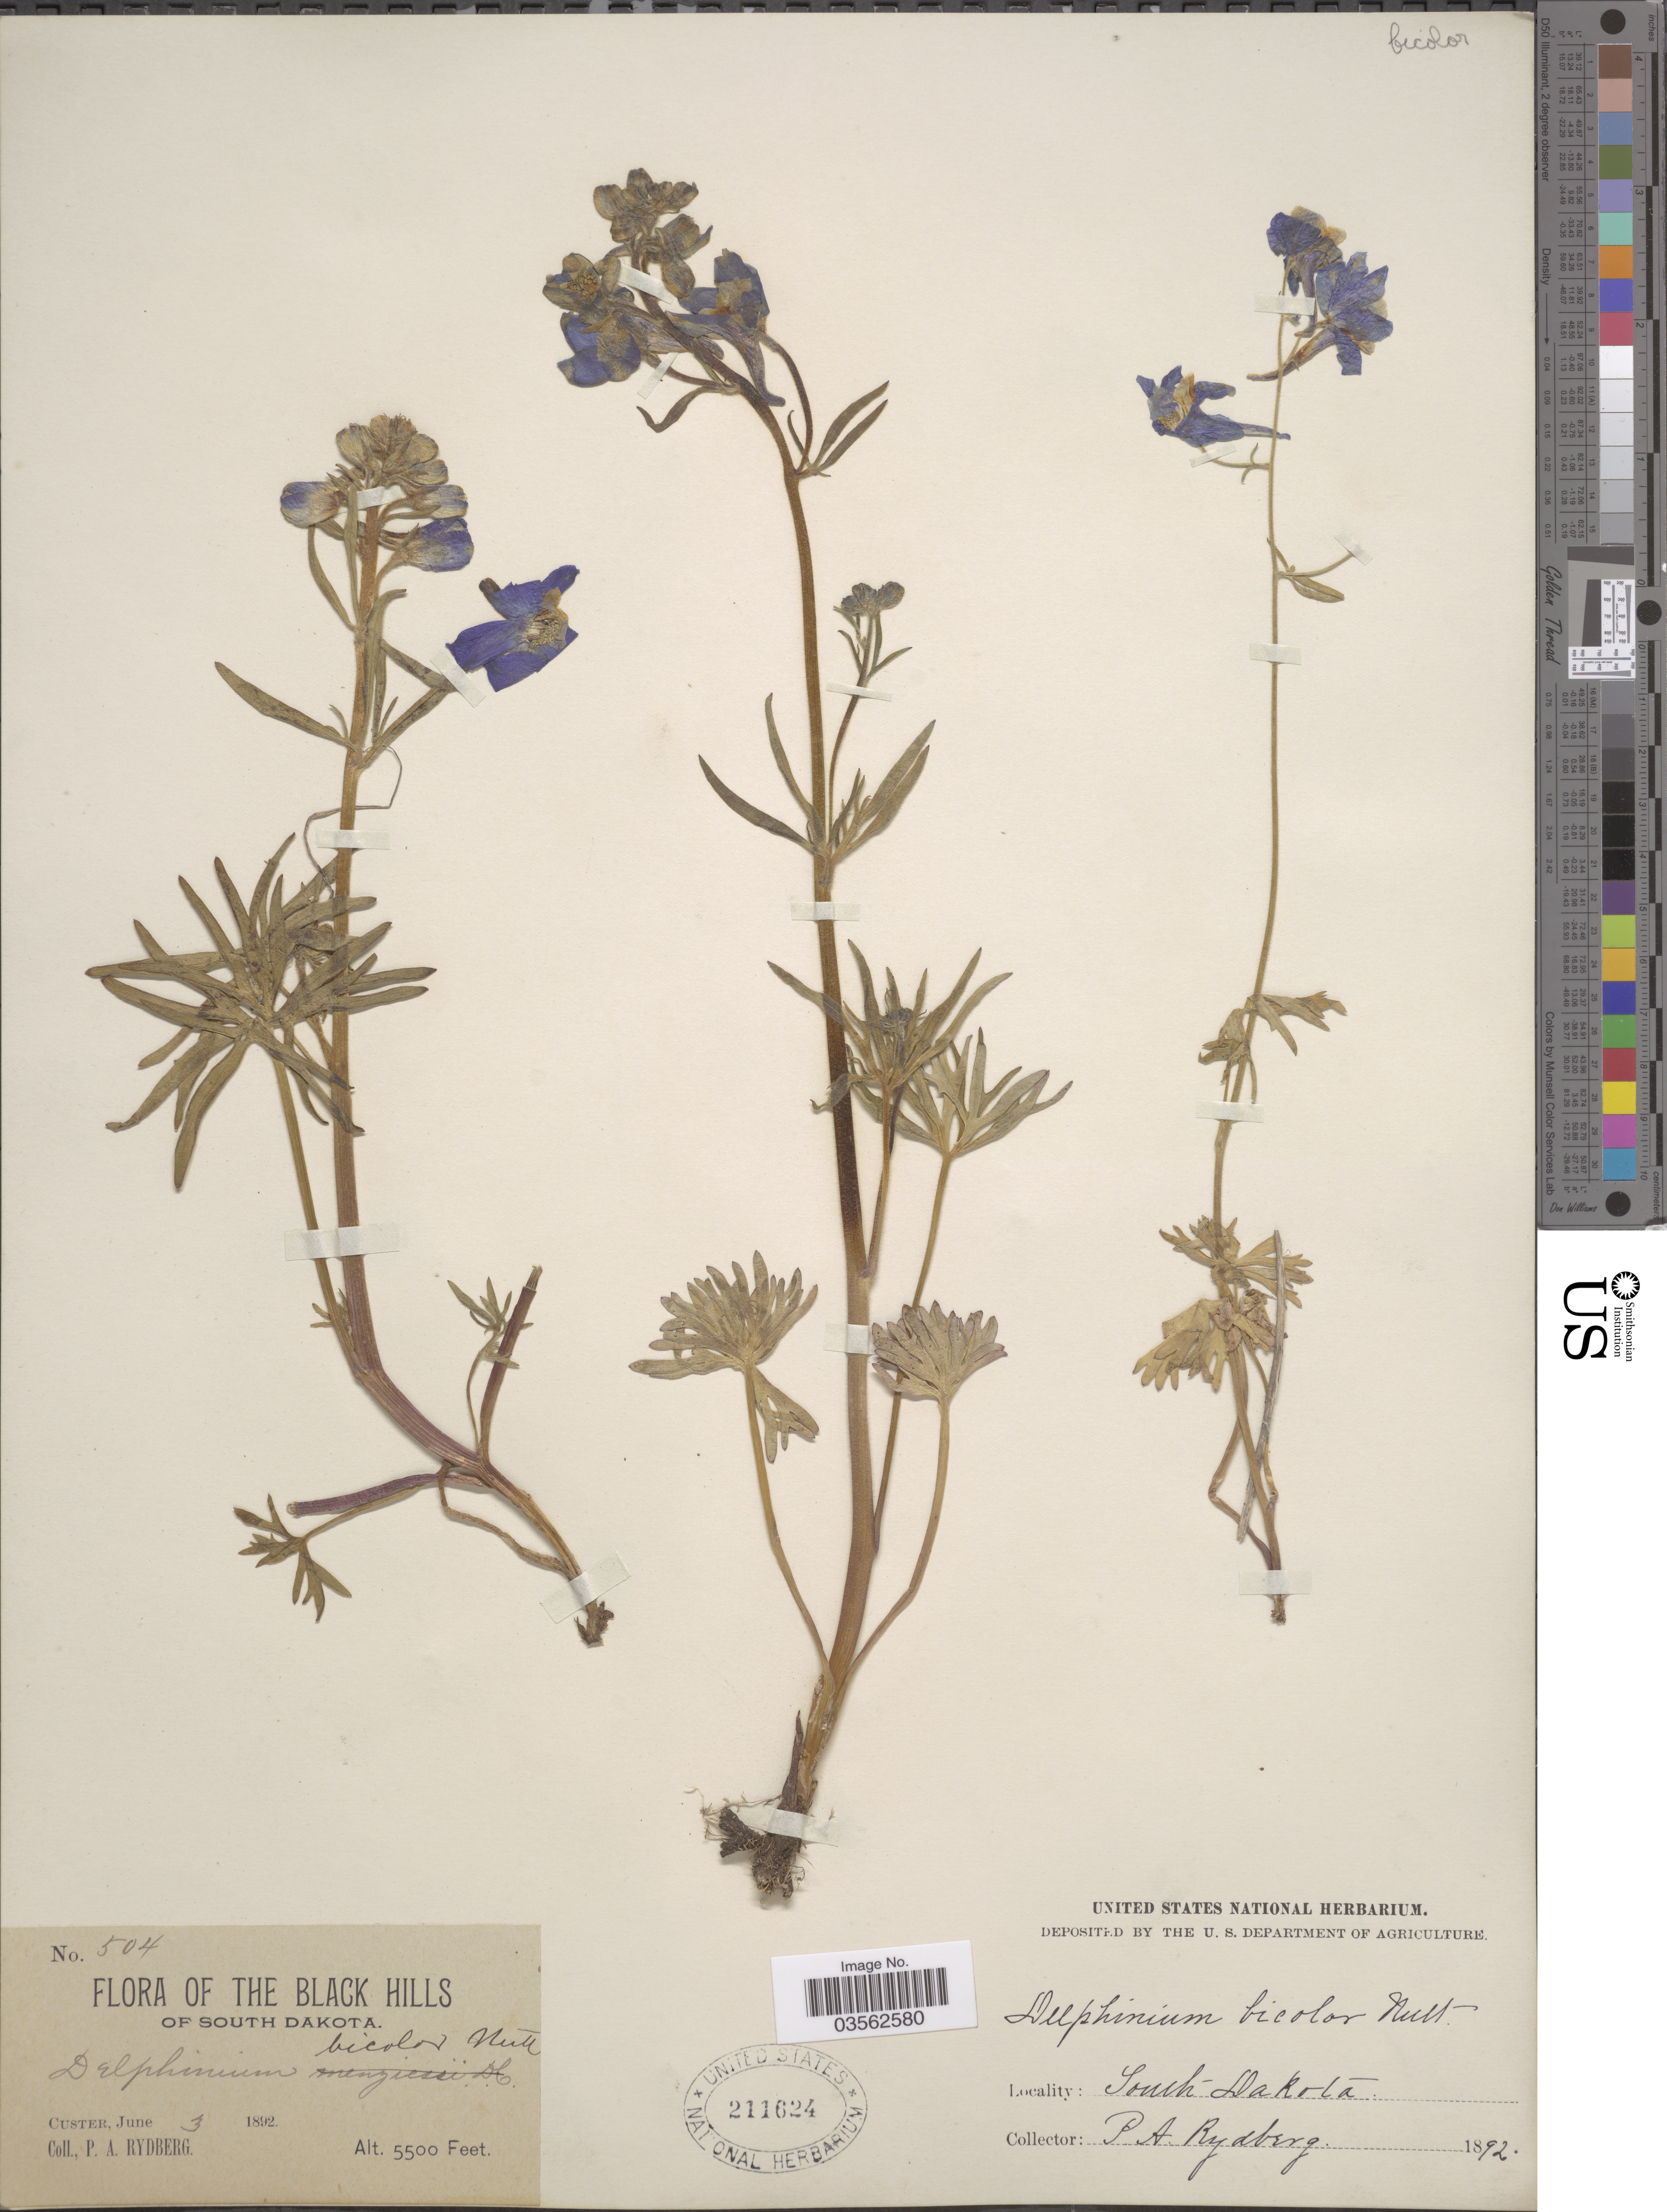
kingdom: Plantae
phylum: Tracheophyta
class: Magnoliopsida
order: Ranunculales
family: Ranunculaceae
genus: Delphinium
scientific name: Delphinium bicolor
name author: Nutt.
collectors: P. A. Rydberg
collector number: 504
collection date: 1892-06-03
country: United States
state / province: South Dakota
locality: The Black Hills of South Dakota. Custer.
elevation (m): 1676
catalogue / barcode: US 211624